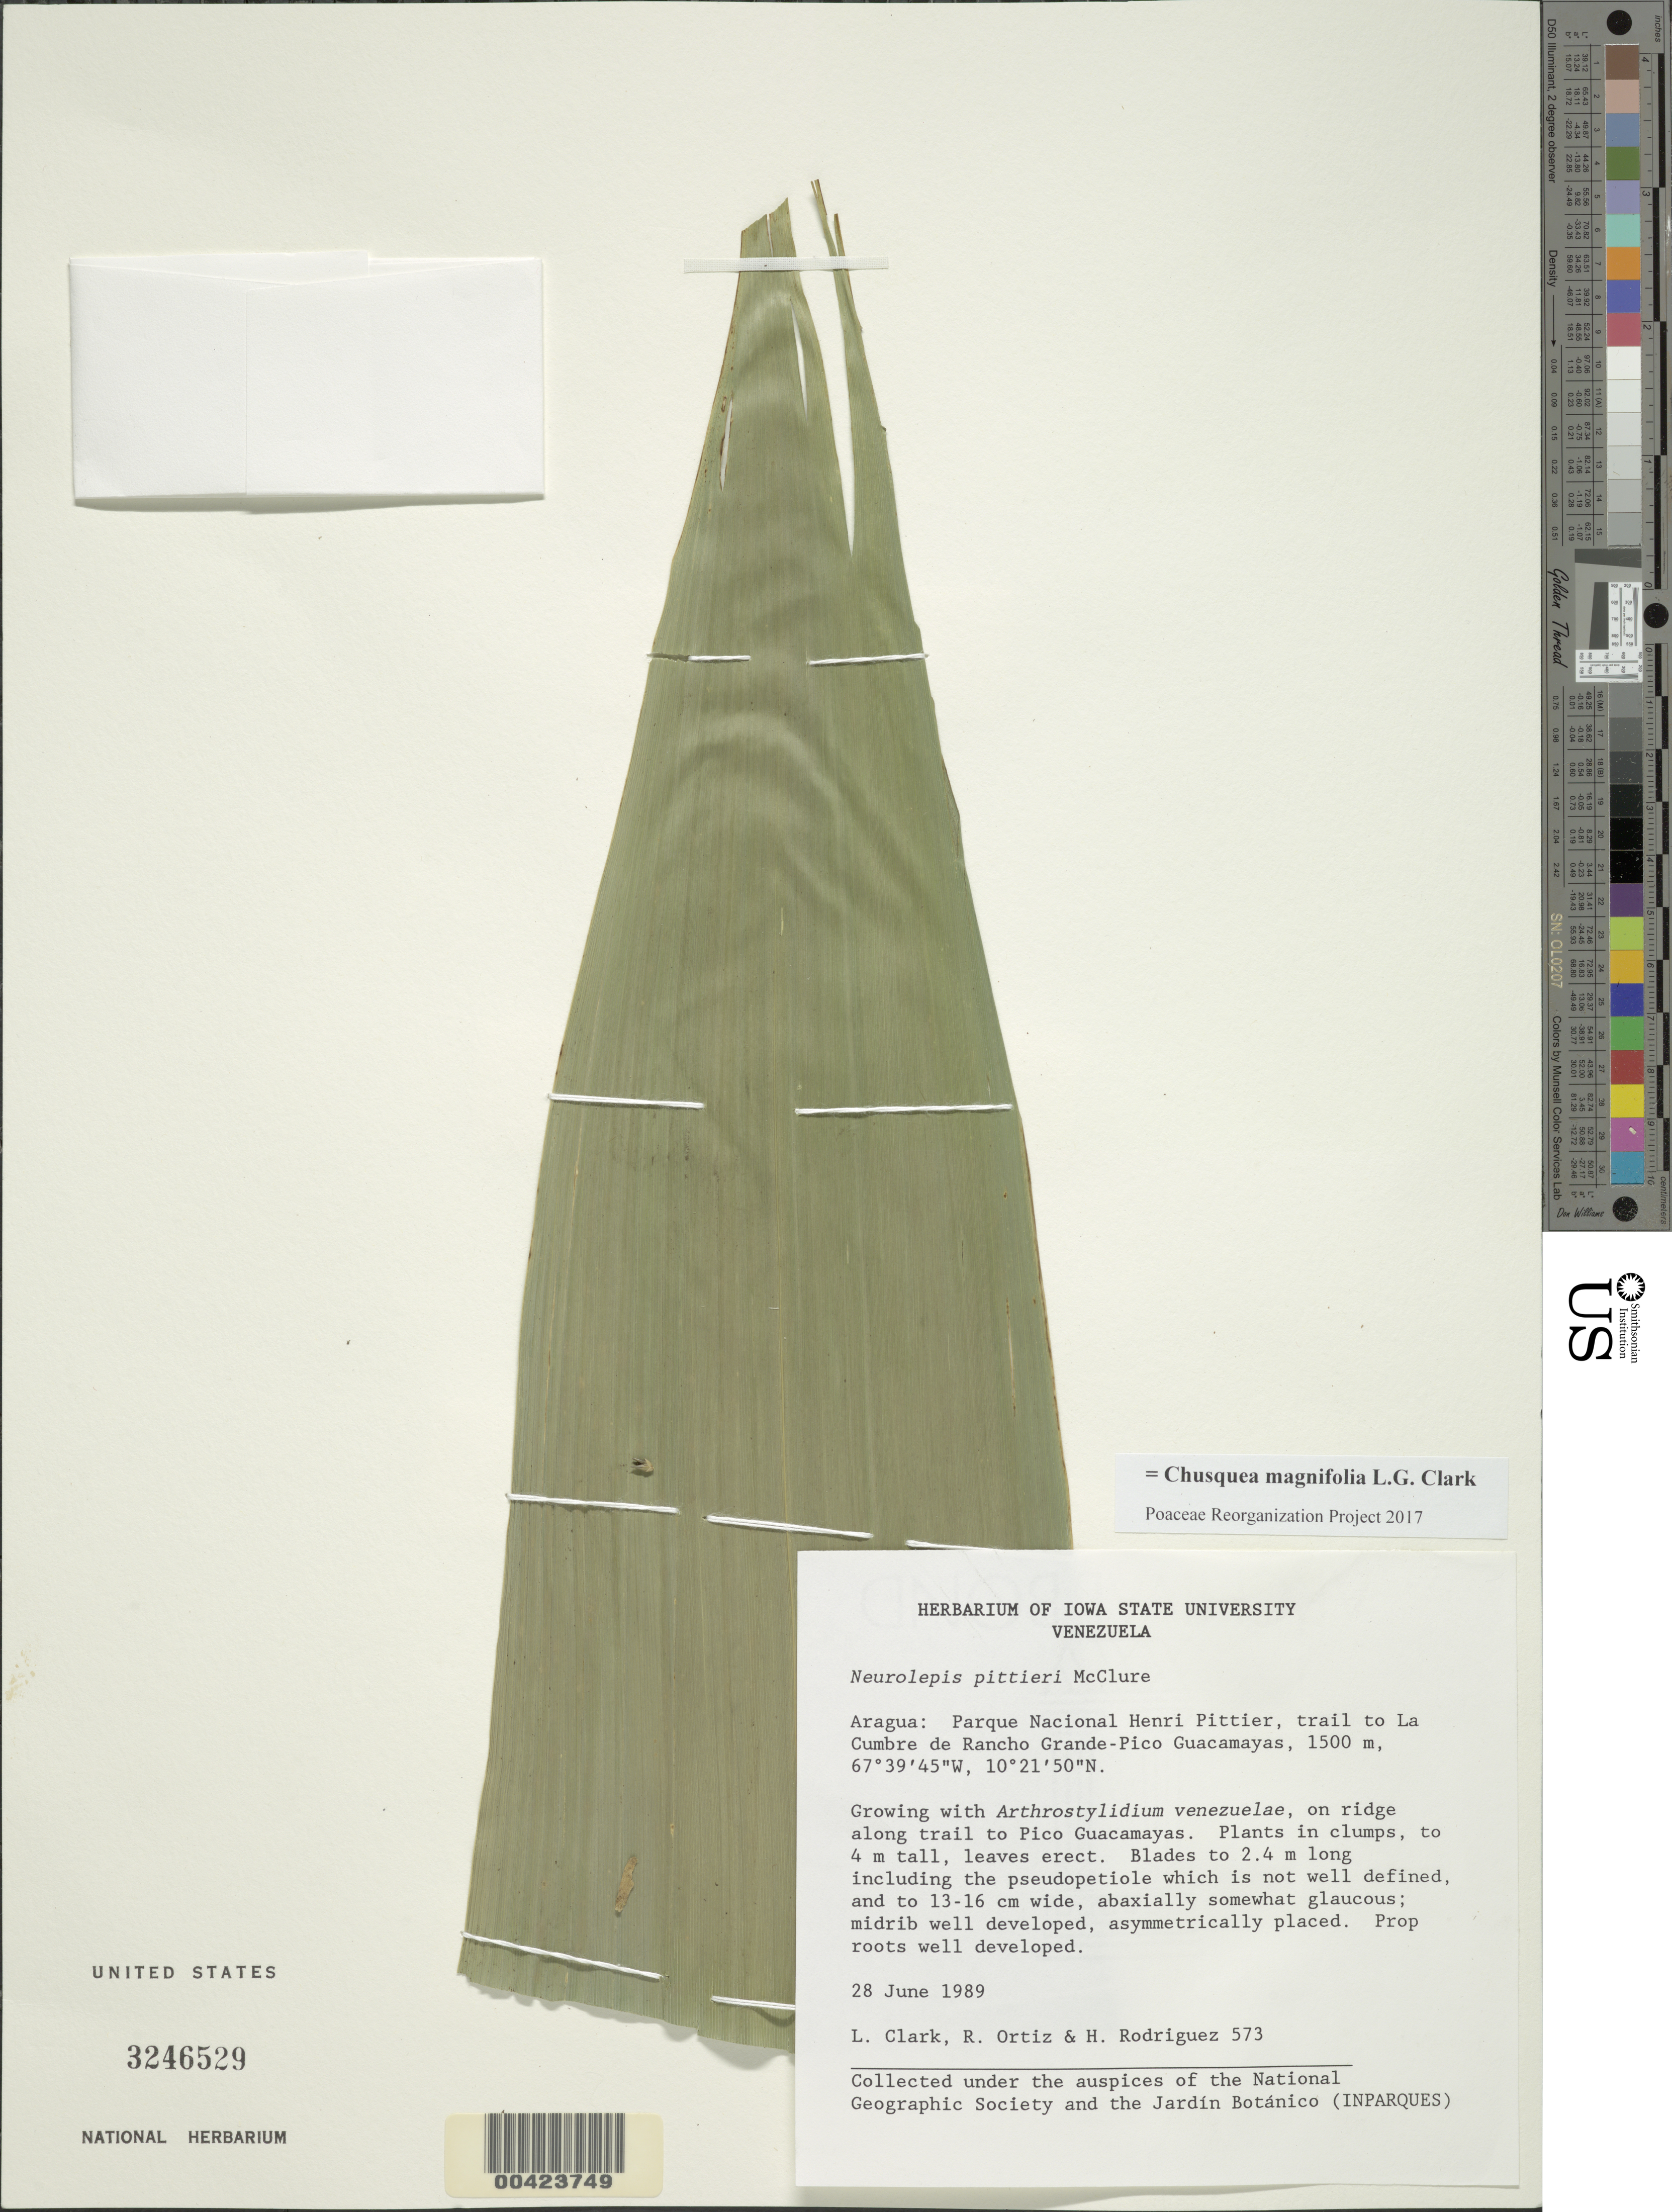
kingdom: Plantae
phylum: Tracheophyta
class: Liliopsida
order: Poales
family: Poaceae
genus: Chusquea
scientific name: Chusquea magnifolia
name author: L.G. Clark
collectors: L. G. Clark, R. del C. Ortiz & H. Rodriguez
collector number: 573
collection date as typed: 28 Jun 1989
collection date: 1989-06-28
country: Venezuela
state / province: Aragua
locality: La cumbre de rancho grande - pico guacaymaya, trail to; parque nacional henri pittier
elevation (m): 1500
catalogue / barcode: US 3246529